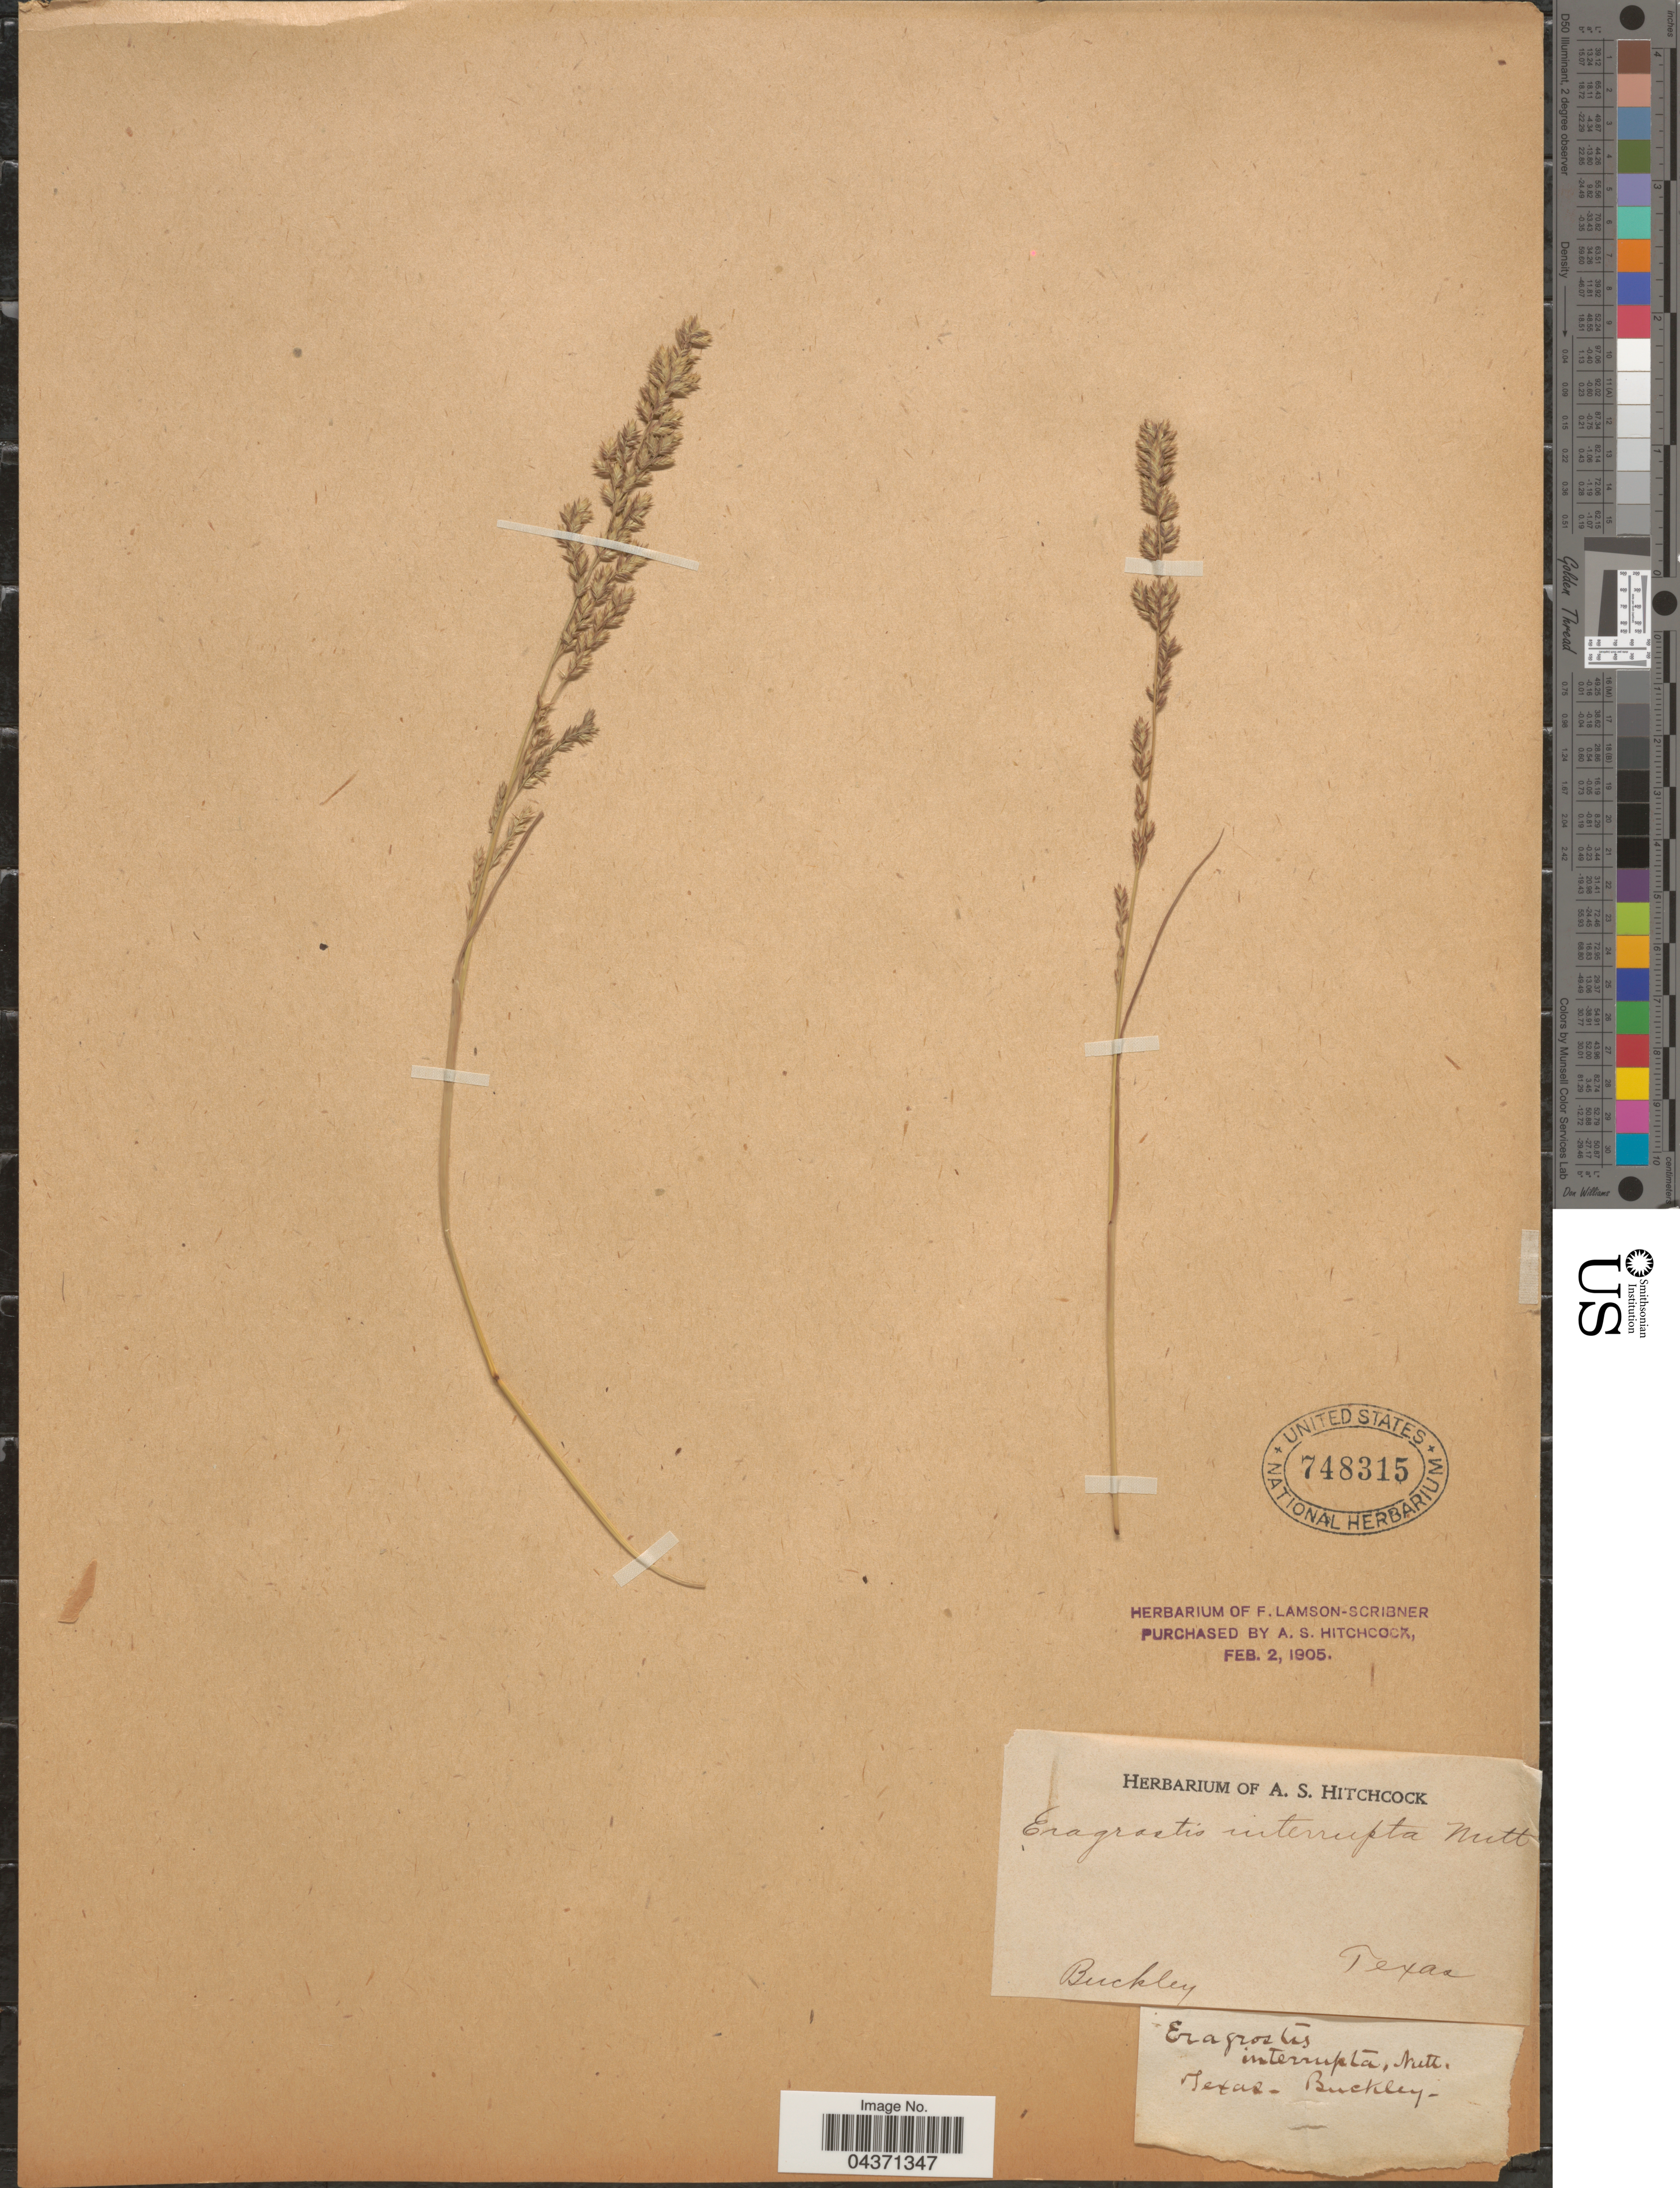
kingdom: Plantae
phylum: Tracheophyta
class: Liliopsida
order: Poales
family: Poaceae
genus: Eragrostis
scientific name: Eragrostis secundiflora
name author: J. Presl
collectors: -- Buckley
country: United States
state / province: Texas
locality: Buckley.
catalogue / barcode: US 748315